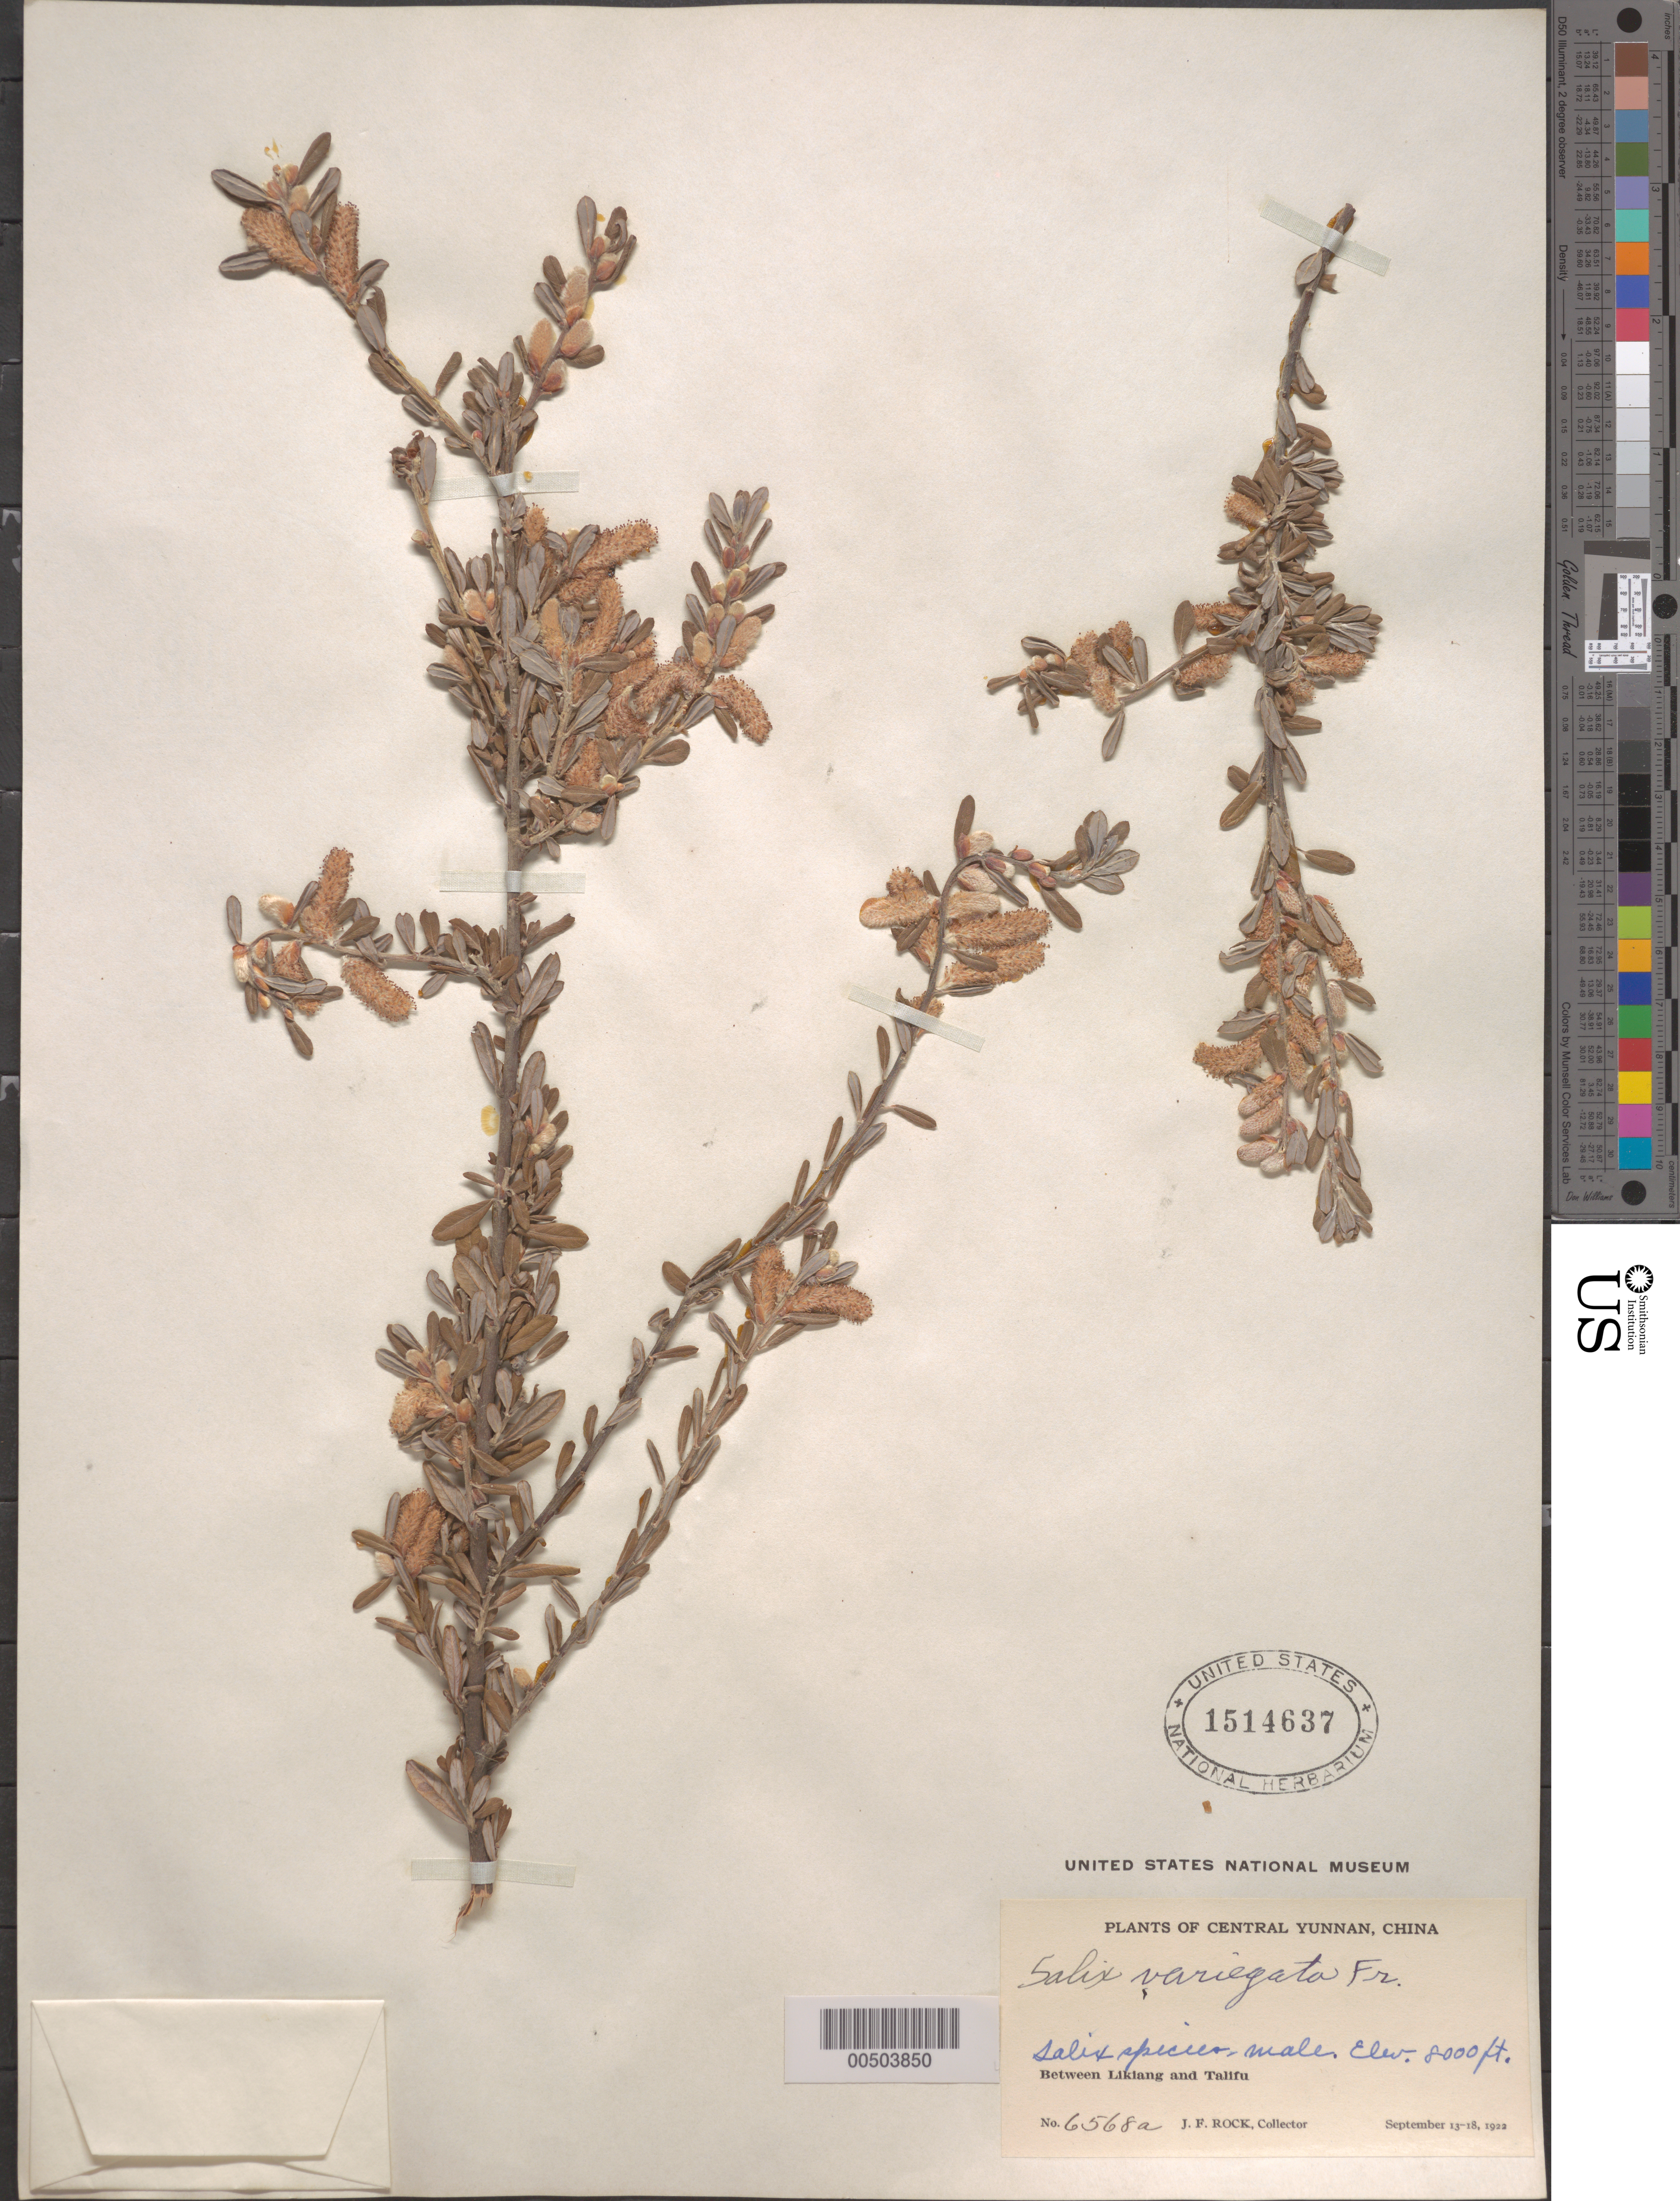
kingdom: Plantae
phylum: Tracheophyta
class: Magnoliopsida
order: Malpighiales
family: Salicaceae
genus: Salix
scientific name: Salix variegata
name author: Franch.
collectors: J. F. Rock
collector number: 6568a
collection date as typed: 13 Sep 1922 to 18 Sep 1922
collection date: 1922-09-13/1922-09-18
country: China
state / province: Yunnan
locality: Between Likiang and Talifu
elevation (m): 2438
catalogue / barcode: US 1514637